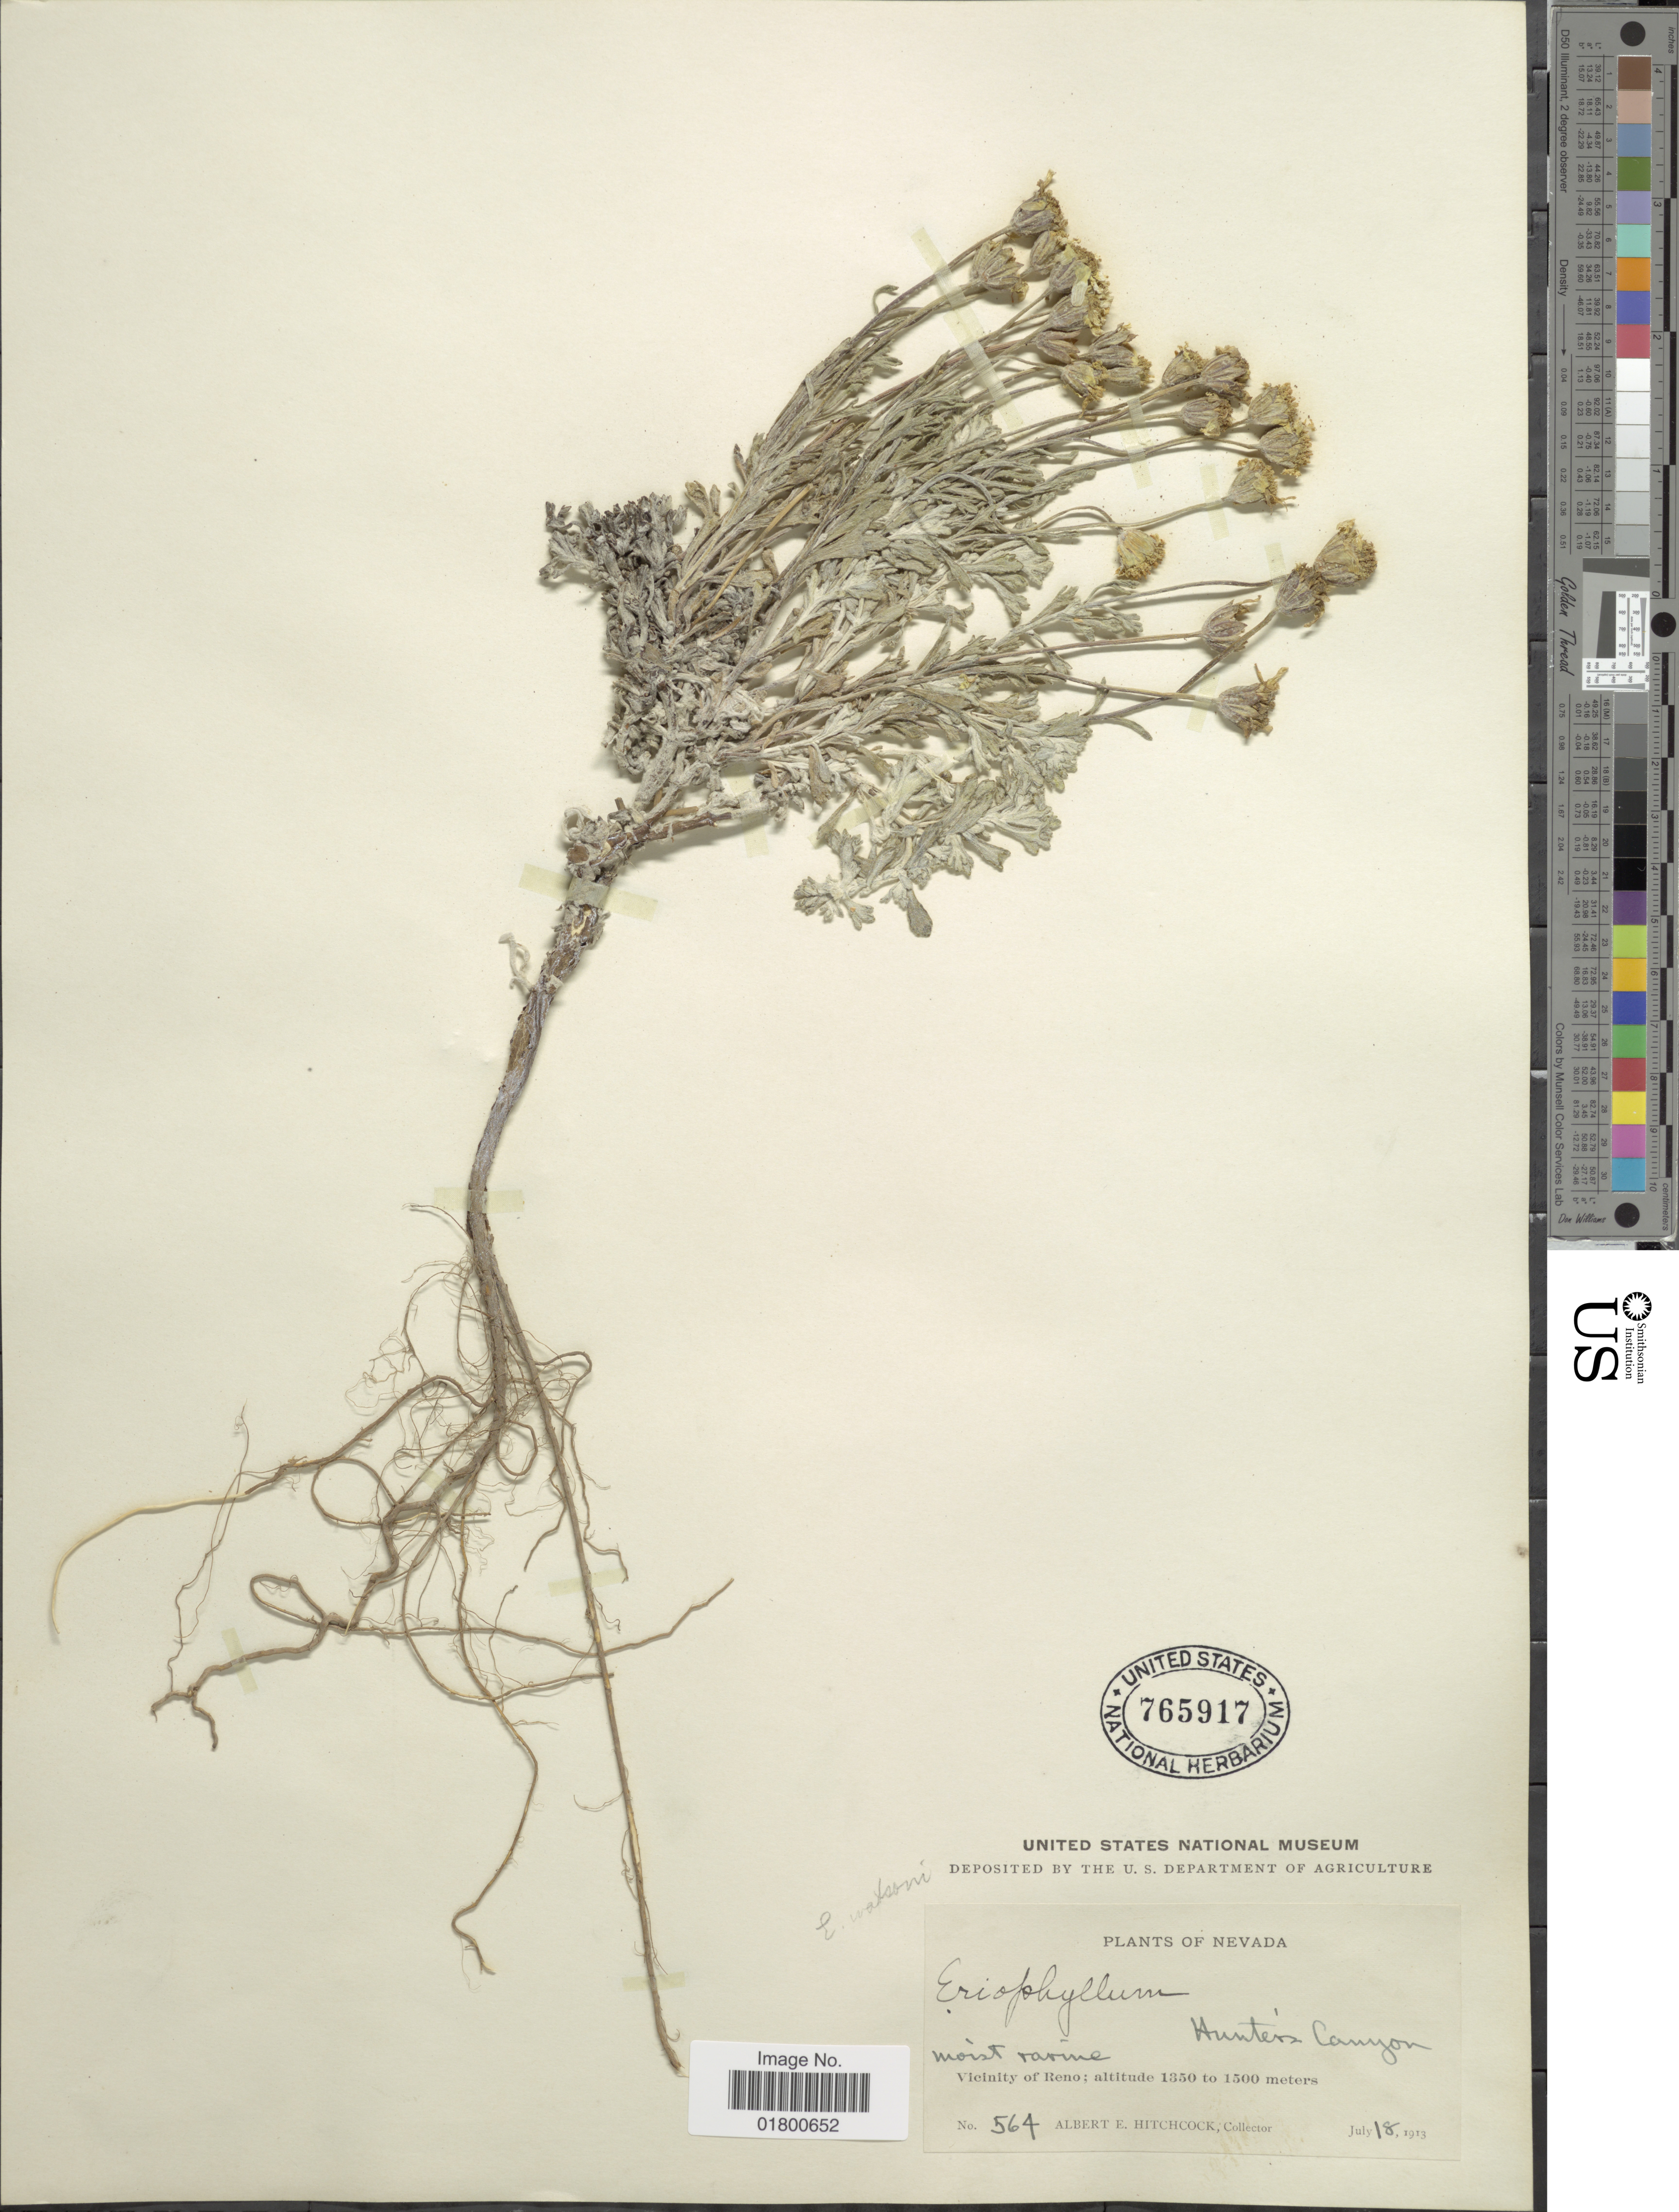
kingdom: Plantae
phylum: Tracheophyta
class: Magnoliopsida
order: Asterales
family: Asteraceae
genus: Eriophyllum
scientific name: Eriophyllum watsonii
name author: A. Gray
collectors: A. Hitchcock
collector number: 564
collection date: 1913-07-18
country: United States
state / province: Nevada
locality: Vicinity of Reno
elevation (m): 1350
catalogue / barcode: US 765917